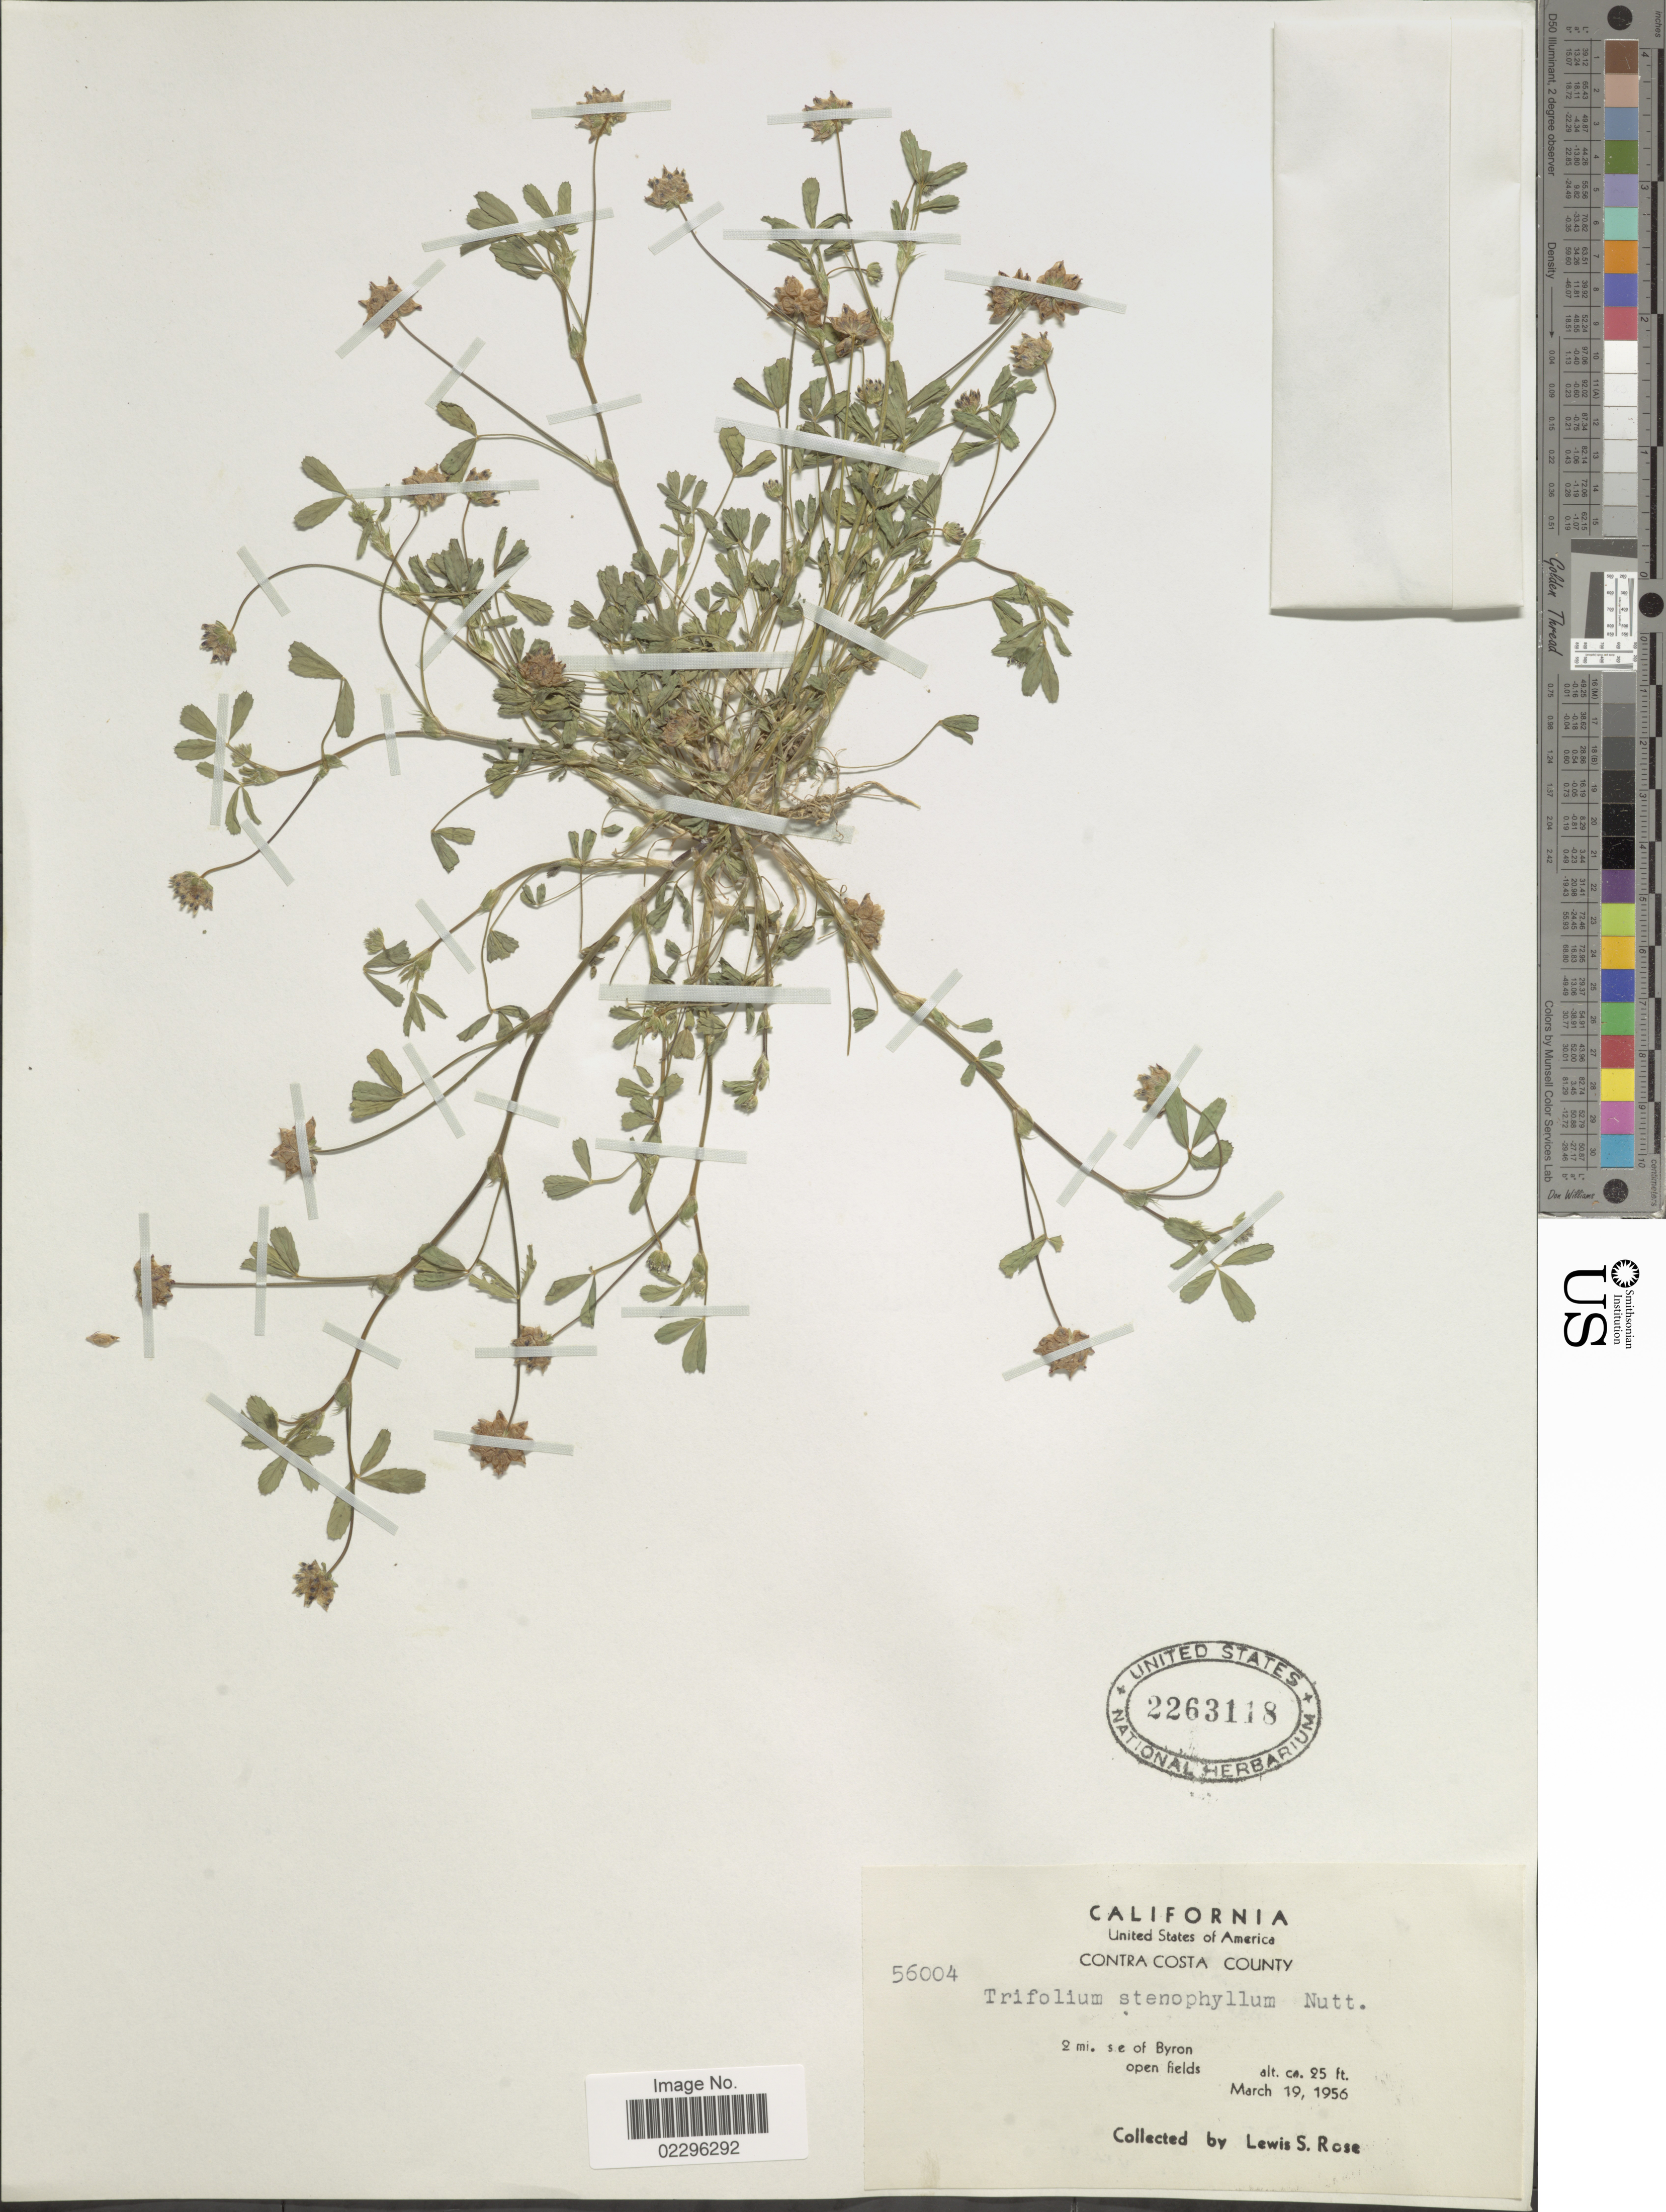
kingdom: Plantae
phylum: Tracheophyta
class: Magnoliopsida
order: Fabales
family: Fabaceae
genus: Trifolium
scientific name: Trifolium depauperatum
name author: Desv.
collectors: L. S. Rose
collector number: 56004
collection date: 1956-03-19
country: United States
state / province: California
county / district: Contra Costa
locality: United States of America. Contra Costa County. 2 mi. s.e. of Byron.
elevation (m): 8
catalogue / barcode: US 2263118